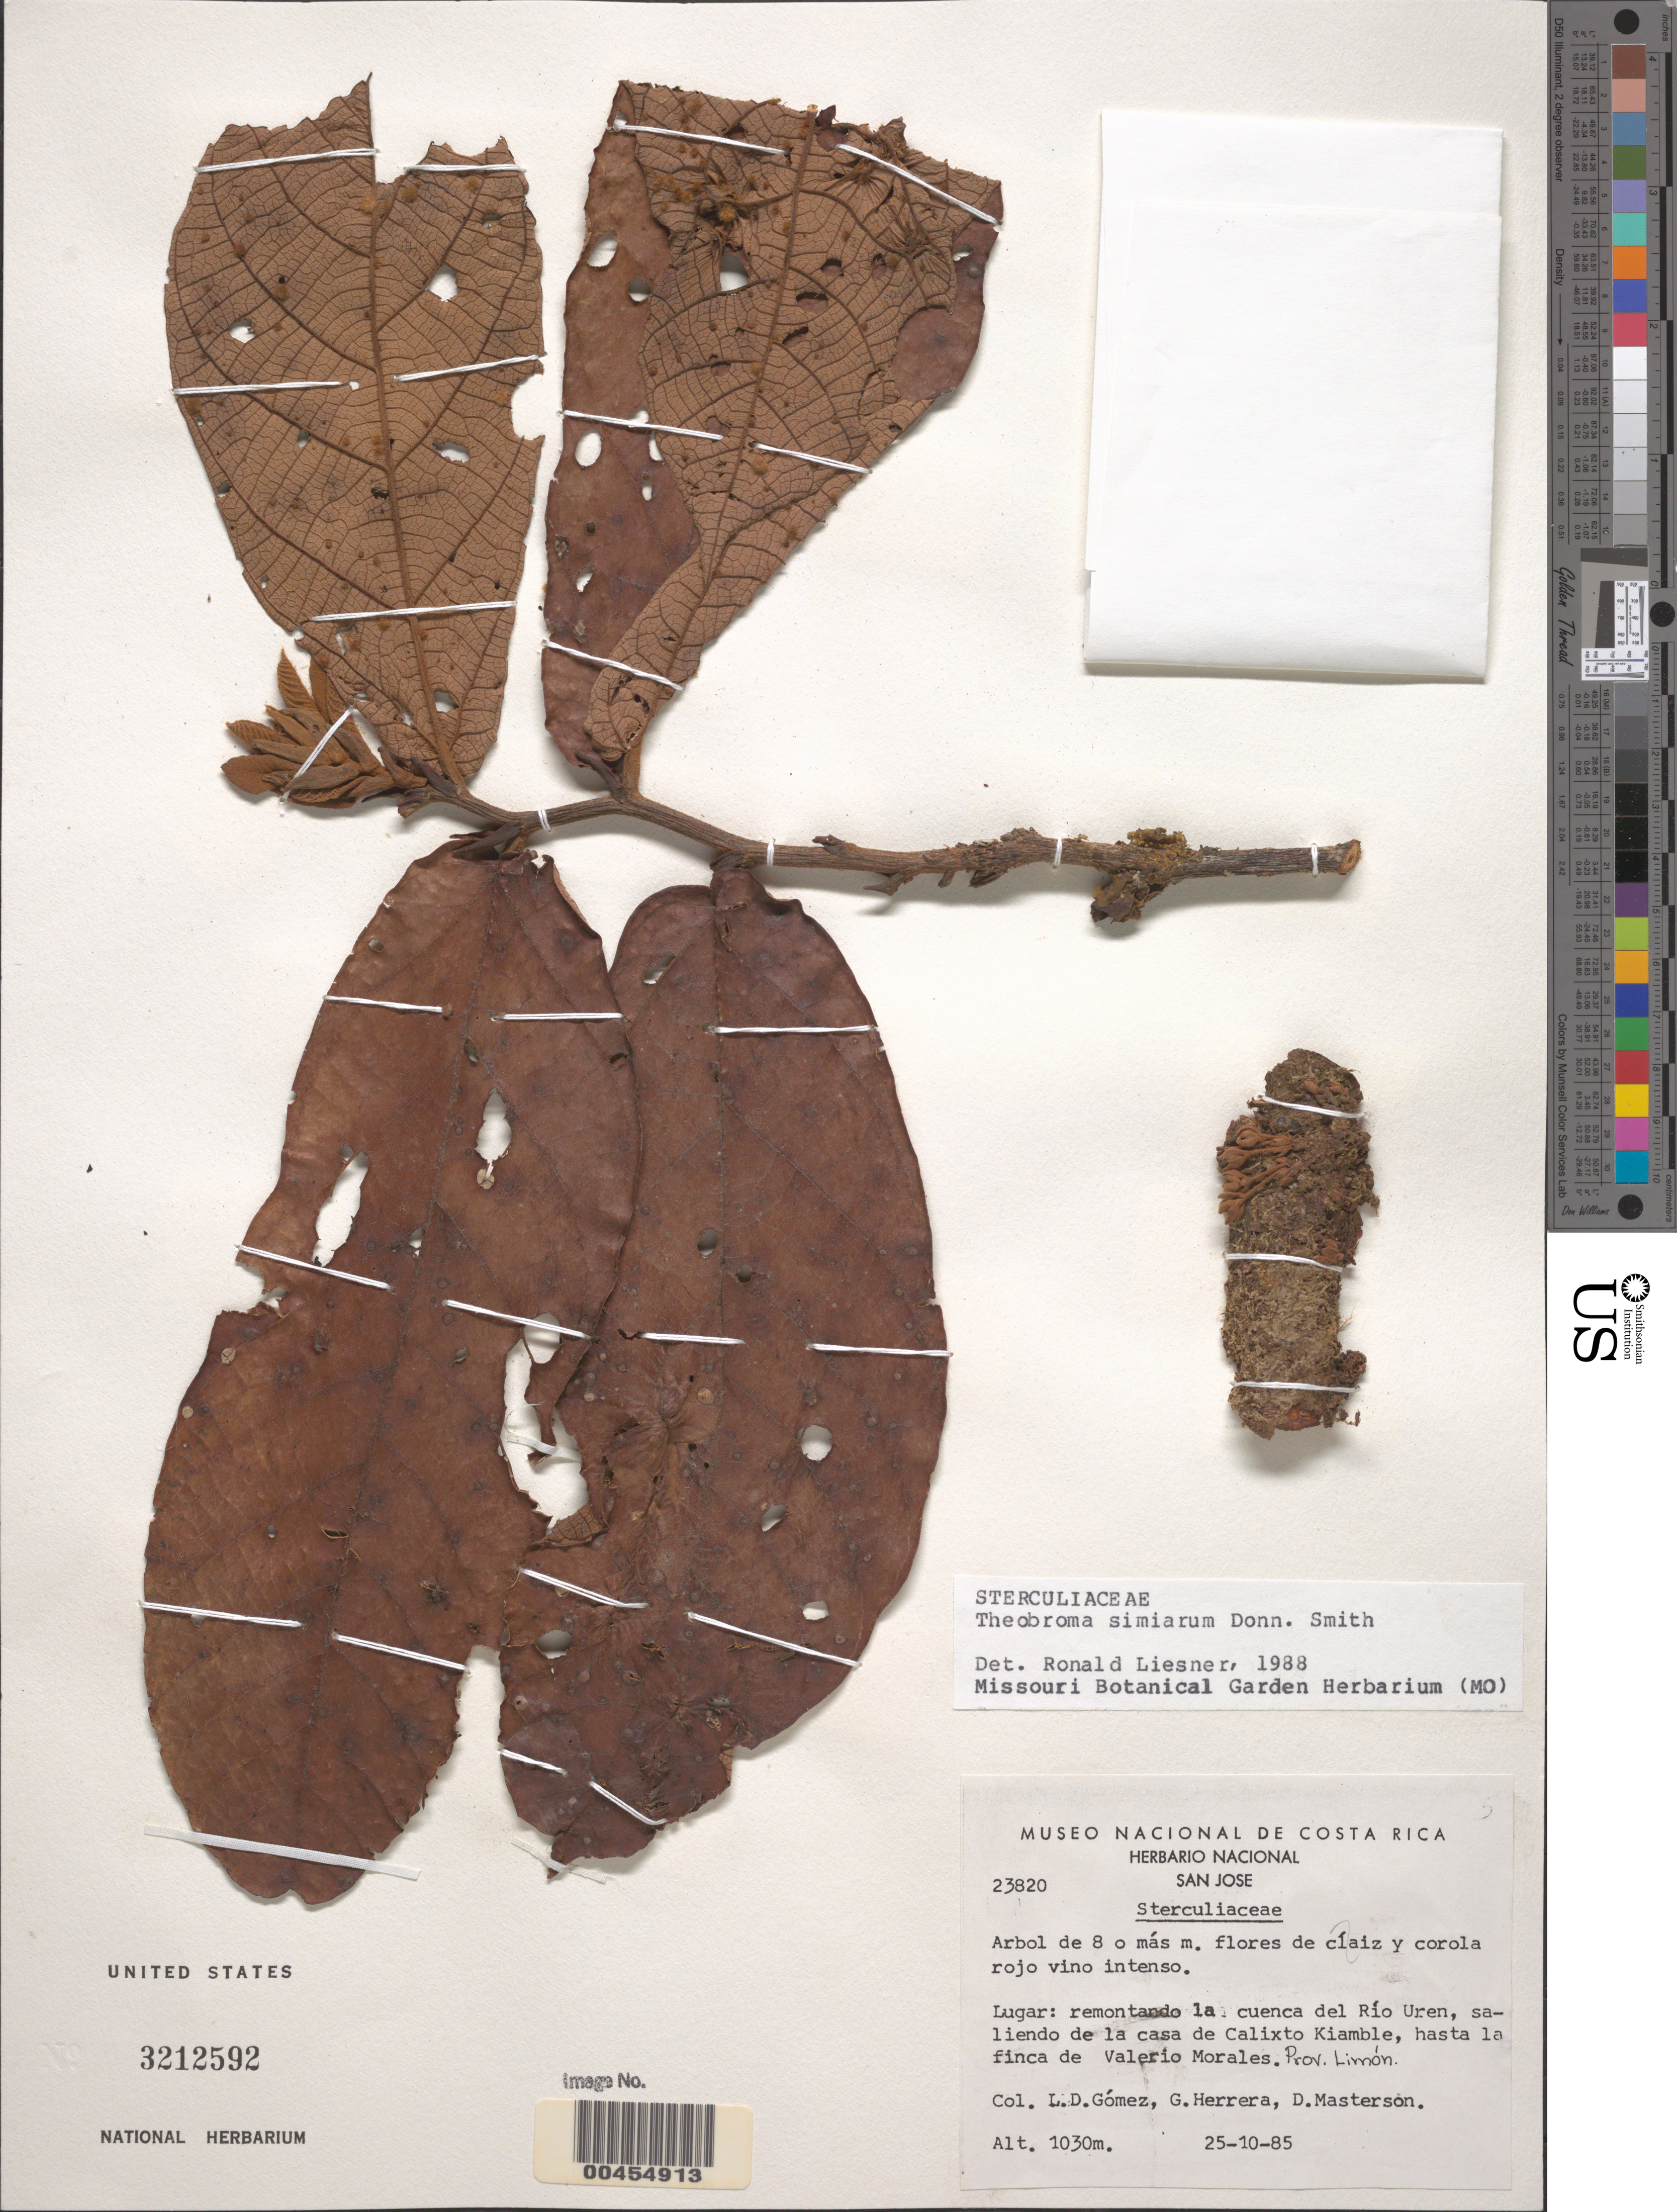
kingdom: Plantae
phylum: Tracheophyta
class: Magnoliopsida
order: Malvales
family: Malvaceae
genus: Theobroma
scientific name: Theobroma simiarum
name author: Donn. Sm.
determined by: Liesner, R. L.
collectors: L. D. Gómez, G. Herrera Ch. & D. Masterson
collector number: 23820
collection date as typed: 25 Oct 1985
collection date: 1985-10-25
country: Costa Rica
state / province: Limón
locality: Lugar, remontando la cuenca del Río Uren, saliendo de la casa de Calixto Kiamble, hasta la finca de Valerio Morales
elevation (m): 1030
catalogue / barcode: US 3212592